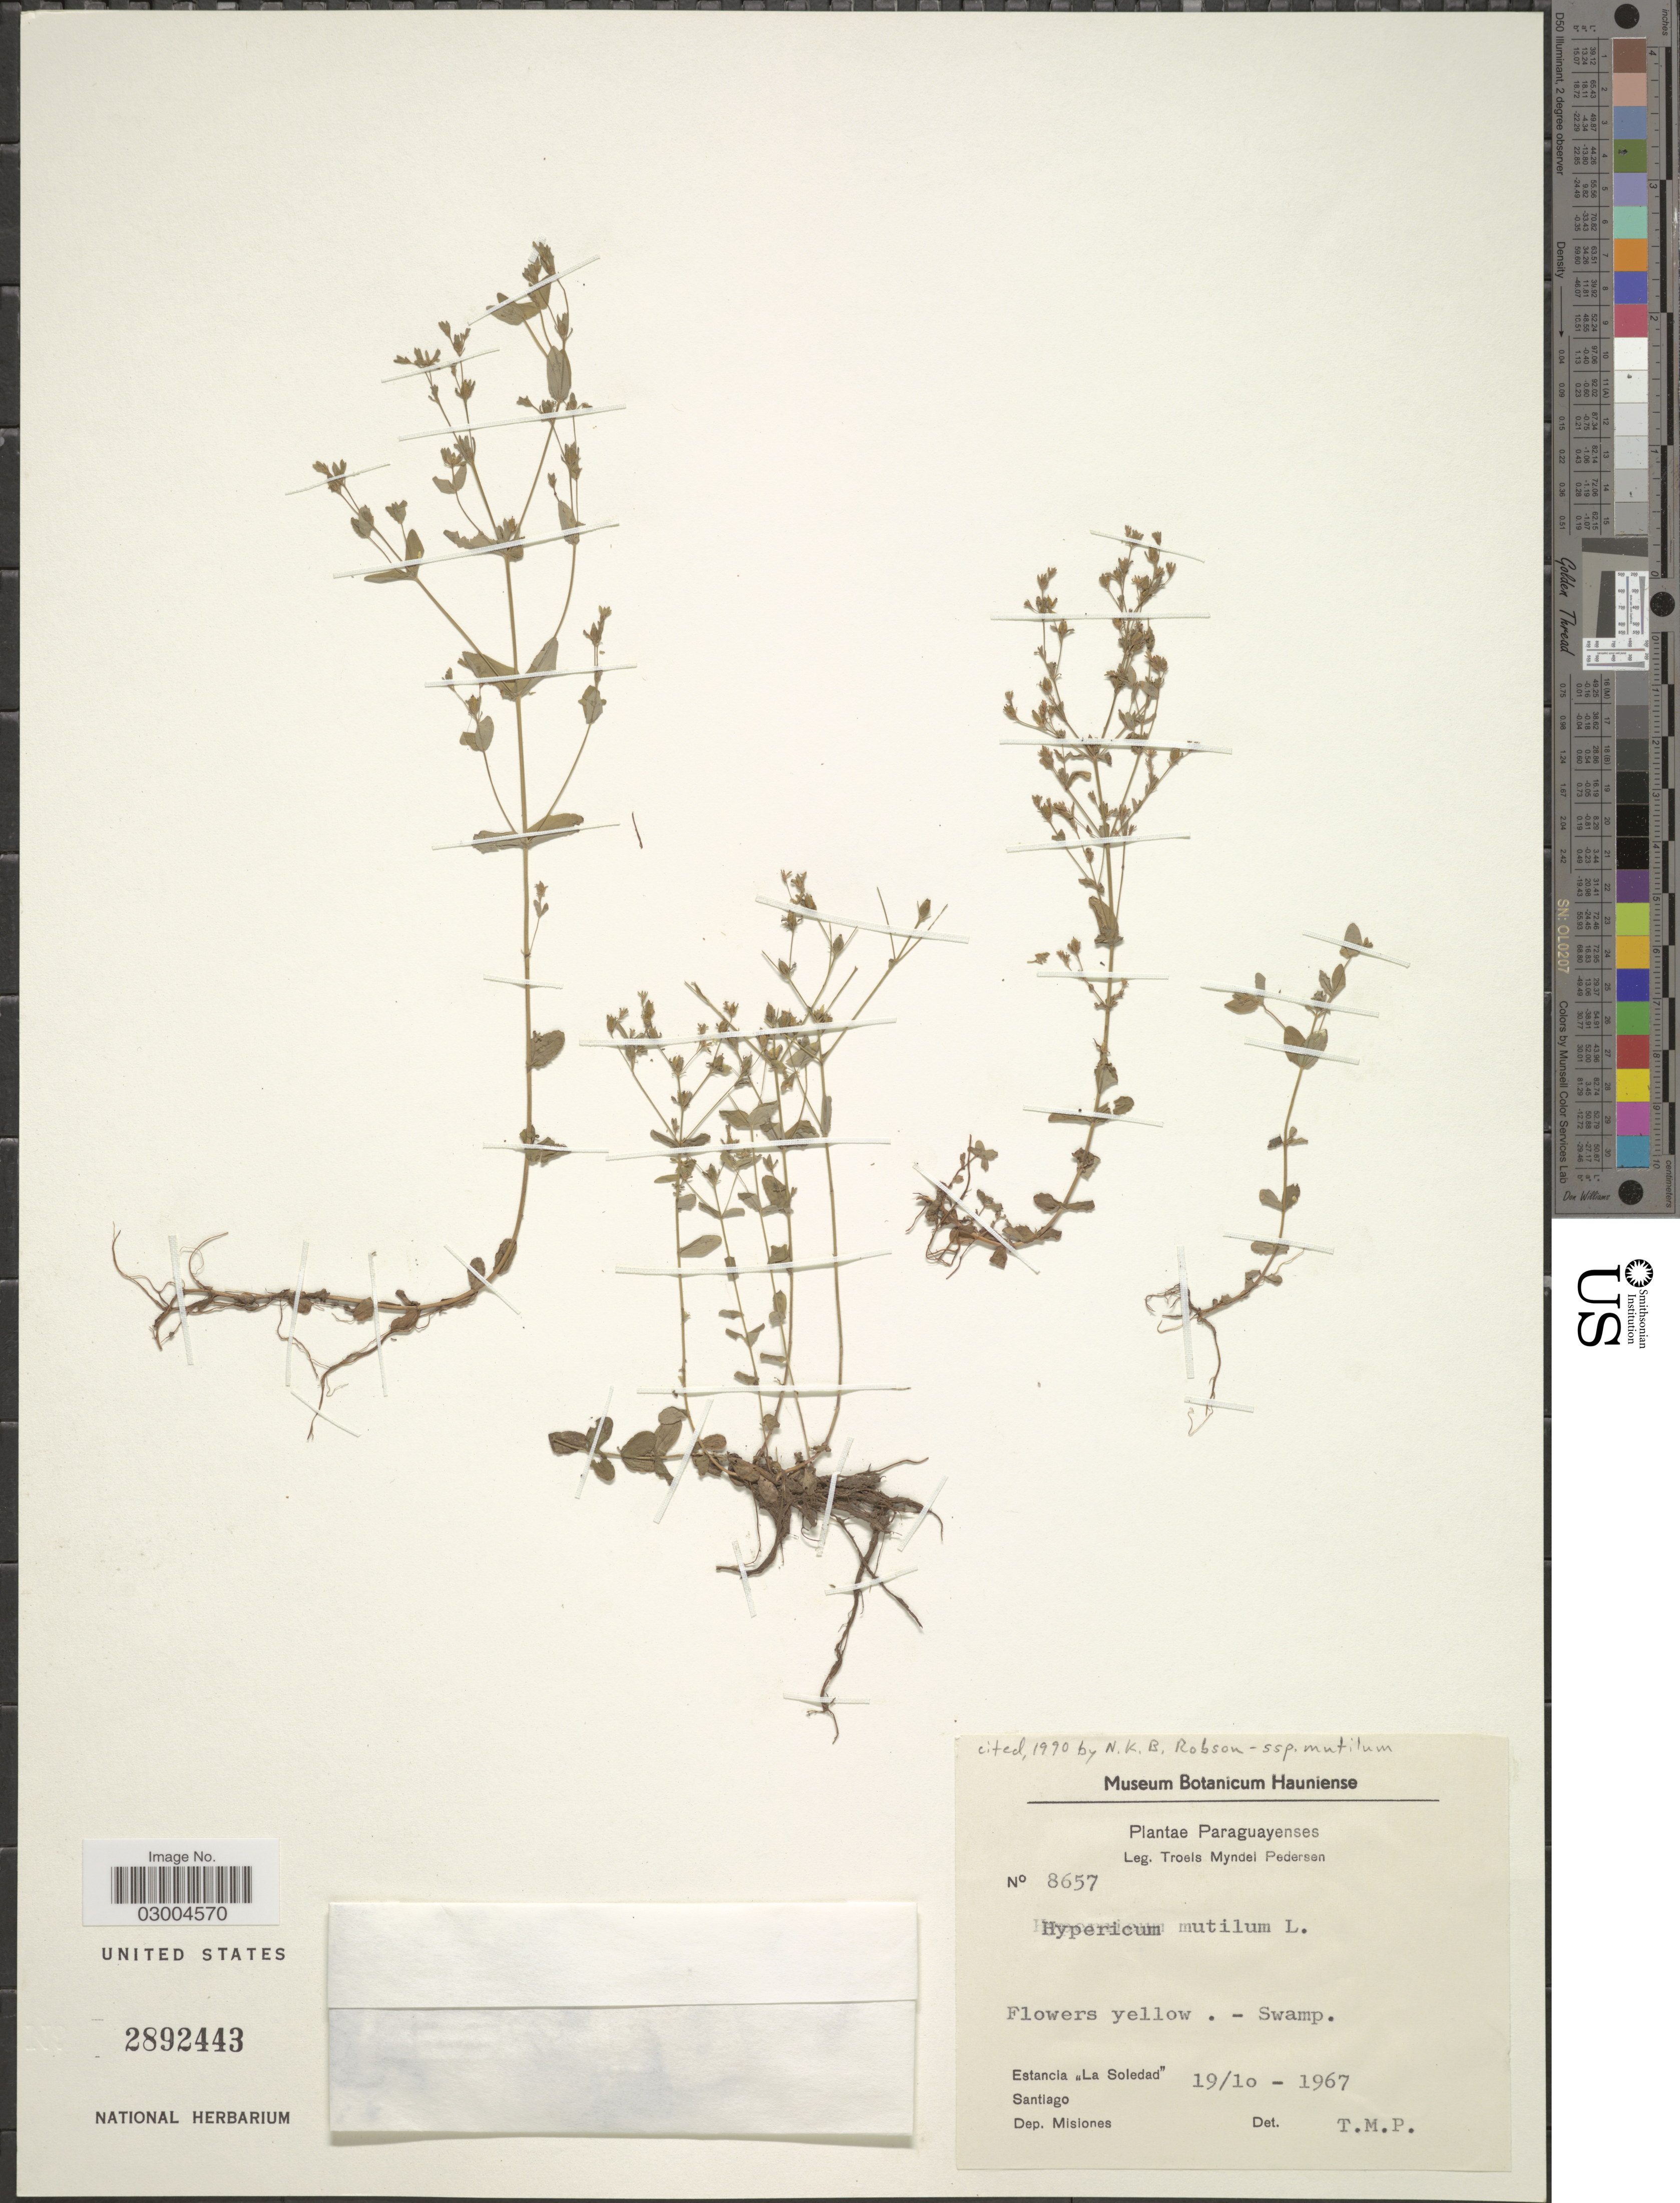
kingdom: Plantae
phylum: Tracheophyta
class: Magnoliopsida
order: Malpighiales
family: Hypericaceae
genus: Hypericum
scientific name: Hypericum mutilum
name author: L.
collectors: T. Pederson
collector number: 8657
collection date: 1967-10-19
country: Argentina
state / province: Misiones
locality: Estancia "La Soledad". Santiago. Dep. Misiones.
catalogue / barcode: US 2892443